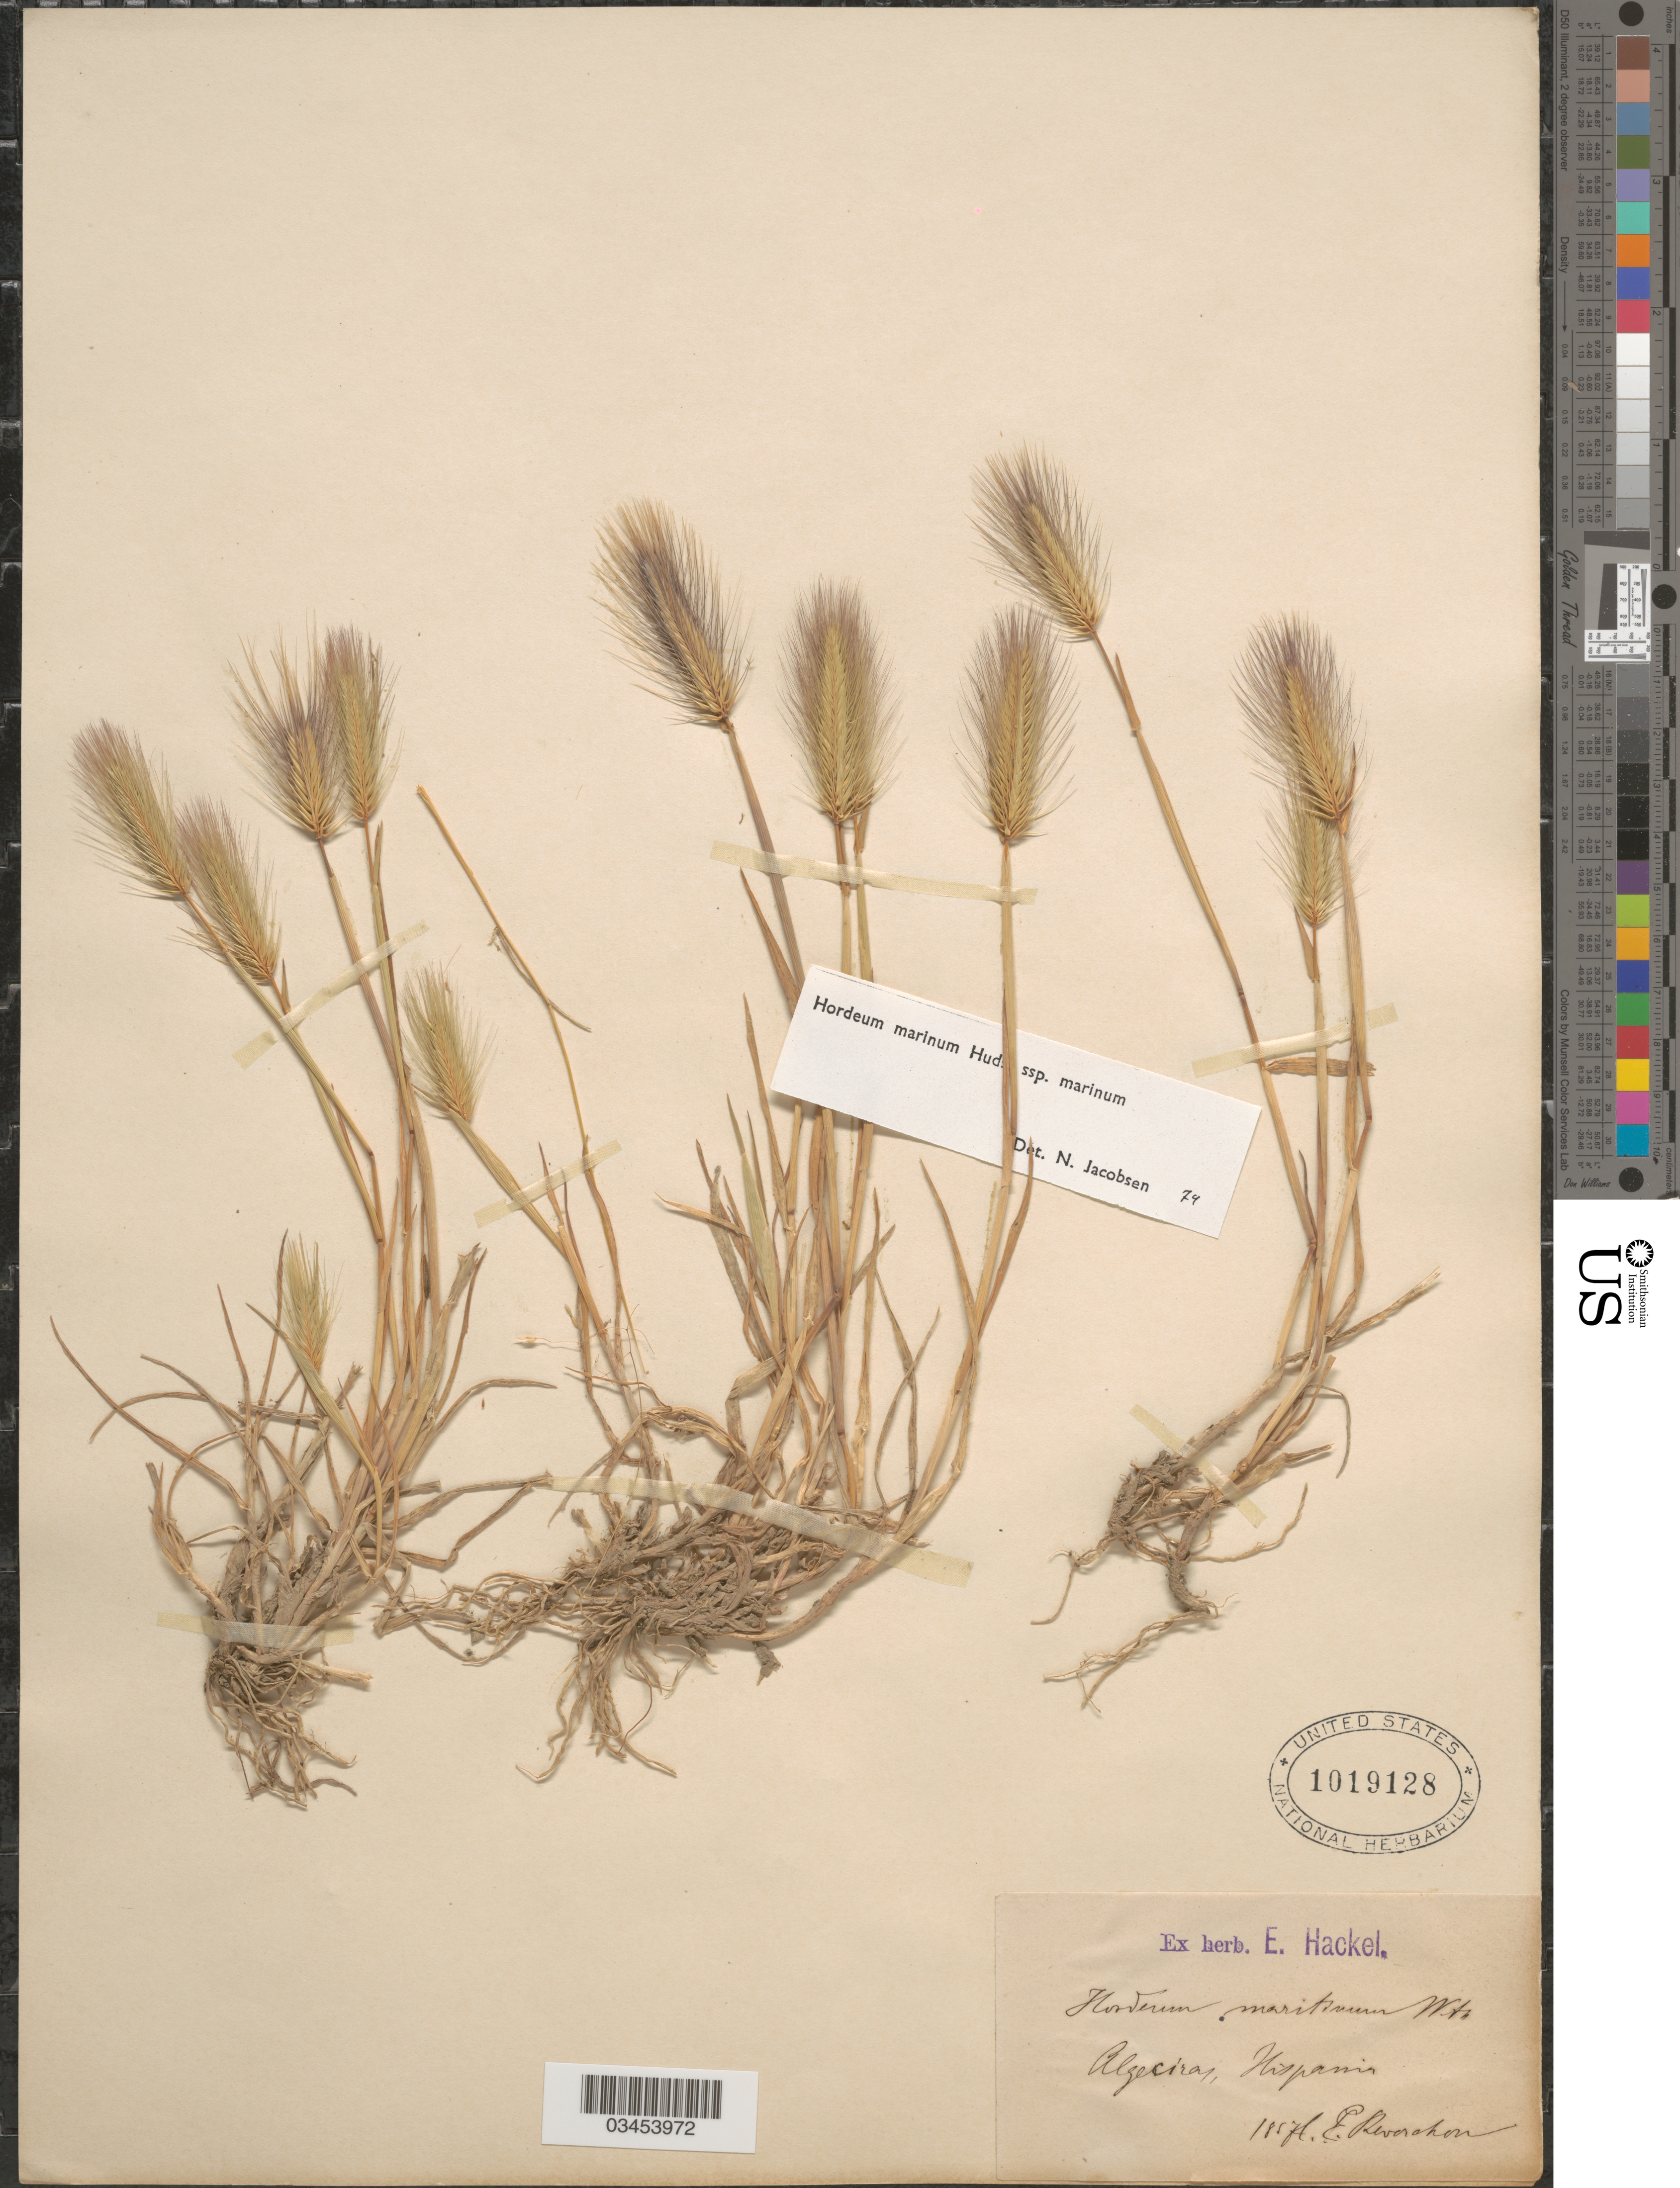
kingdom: Plantae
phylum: Tracheophyta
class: Liliopsida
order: Poales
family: Poaceae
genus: Hordeum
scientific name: Hordeum marinum subsp. marinum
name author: Huds.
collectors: E. Reverchon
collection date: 1857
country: Spain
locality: Algeciras, Hispania.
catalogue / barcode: US 1019128